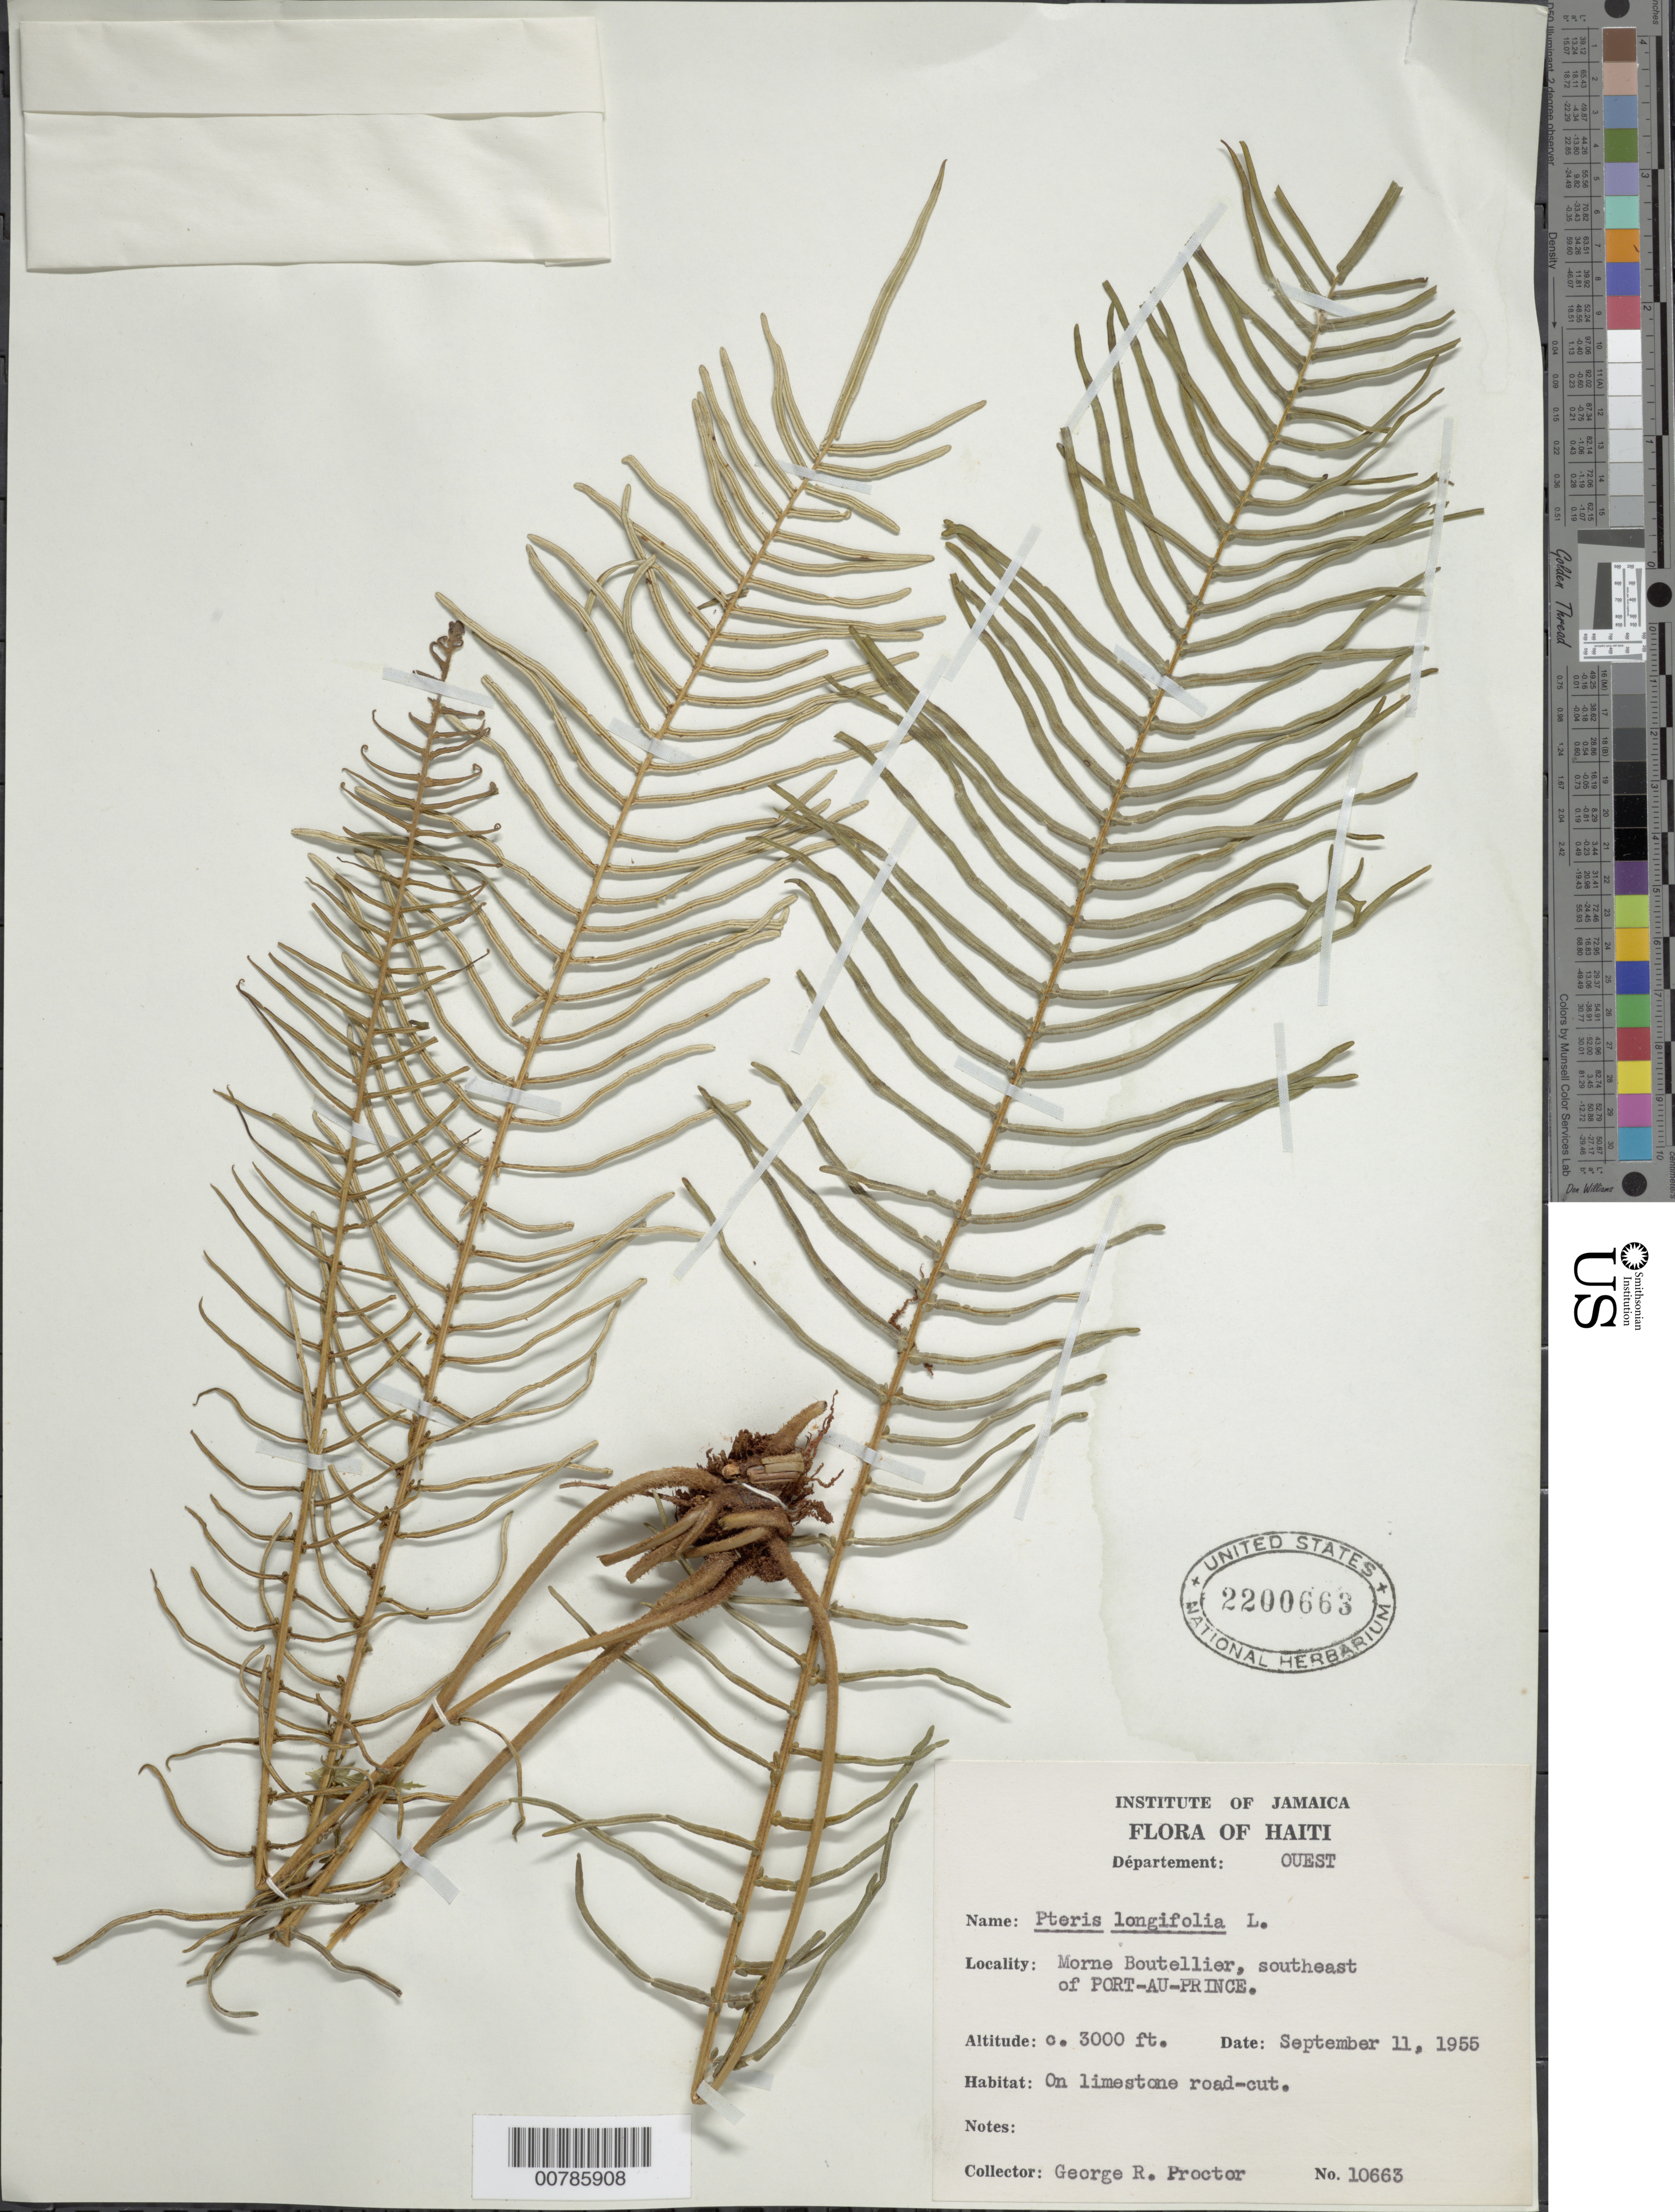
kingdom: Plantae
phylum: Tracheophyta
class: Polypodiopsida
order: Polypodiales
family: Pteridaceae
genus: Pteris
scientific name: Pteris longifolia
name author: L.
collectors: G. R. Proctor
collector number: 10663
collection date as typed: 11 Sep 1955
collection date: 1955-09-11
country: Haiti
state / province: Ouest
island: Hispaniola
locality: Morne Boutellier, SE of Port-au-Prince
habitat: On limestone road-out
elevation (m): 914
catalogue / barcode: US 2200663